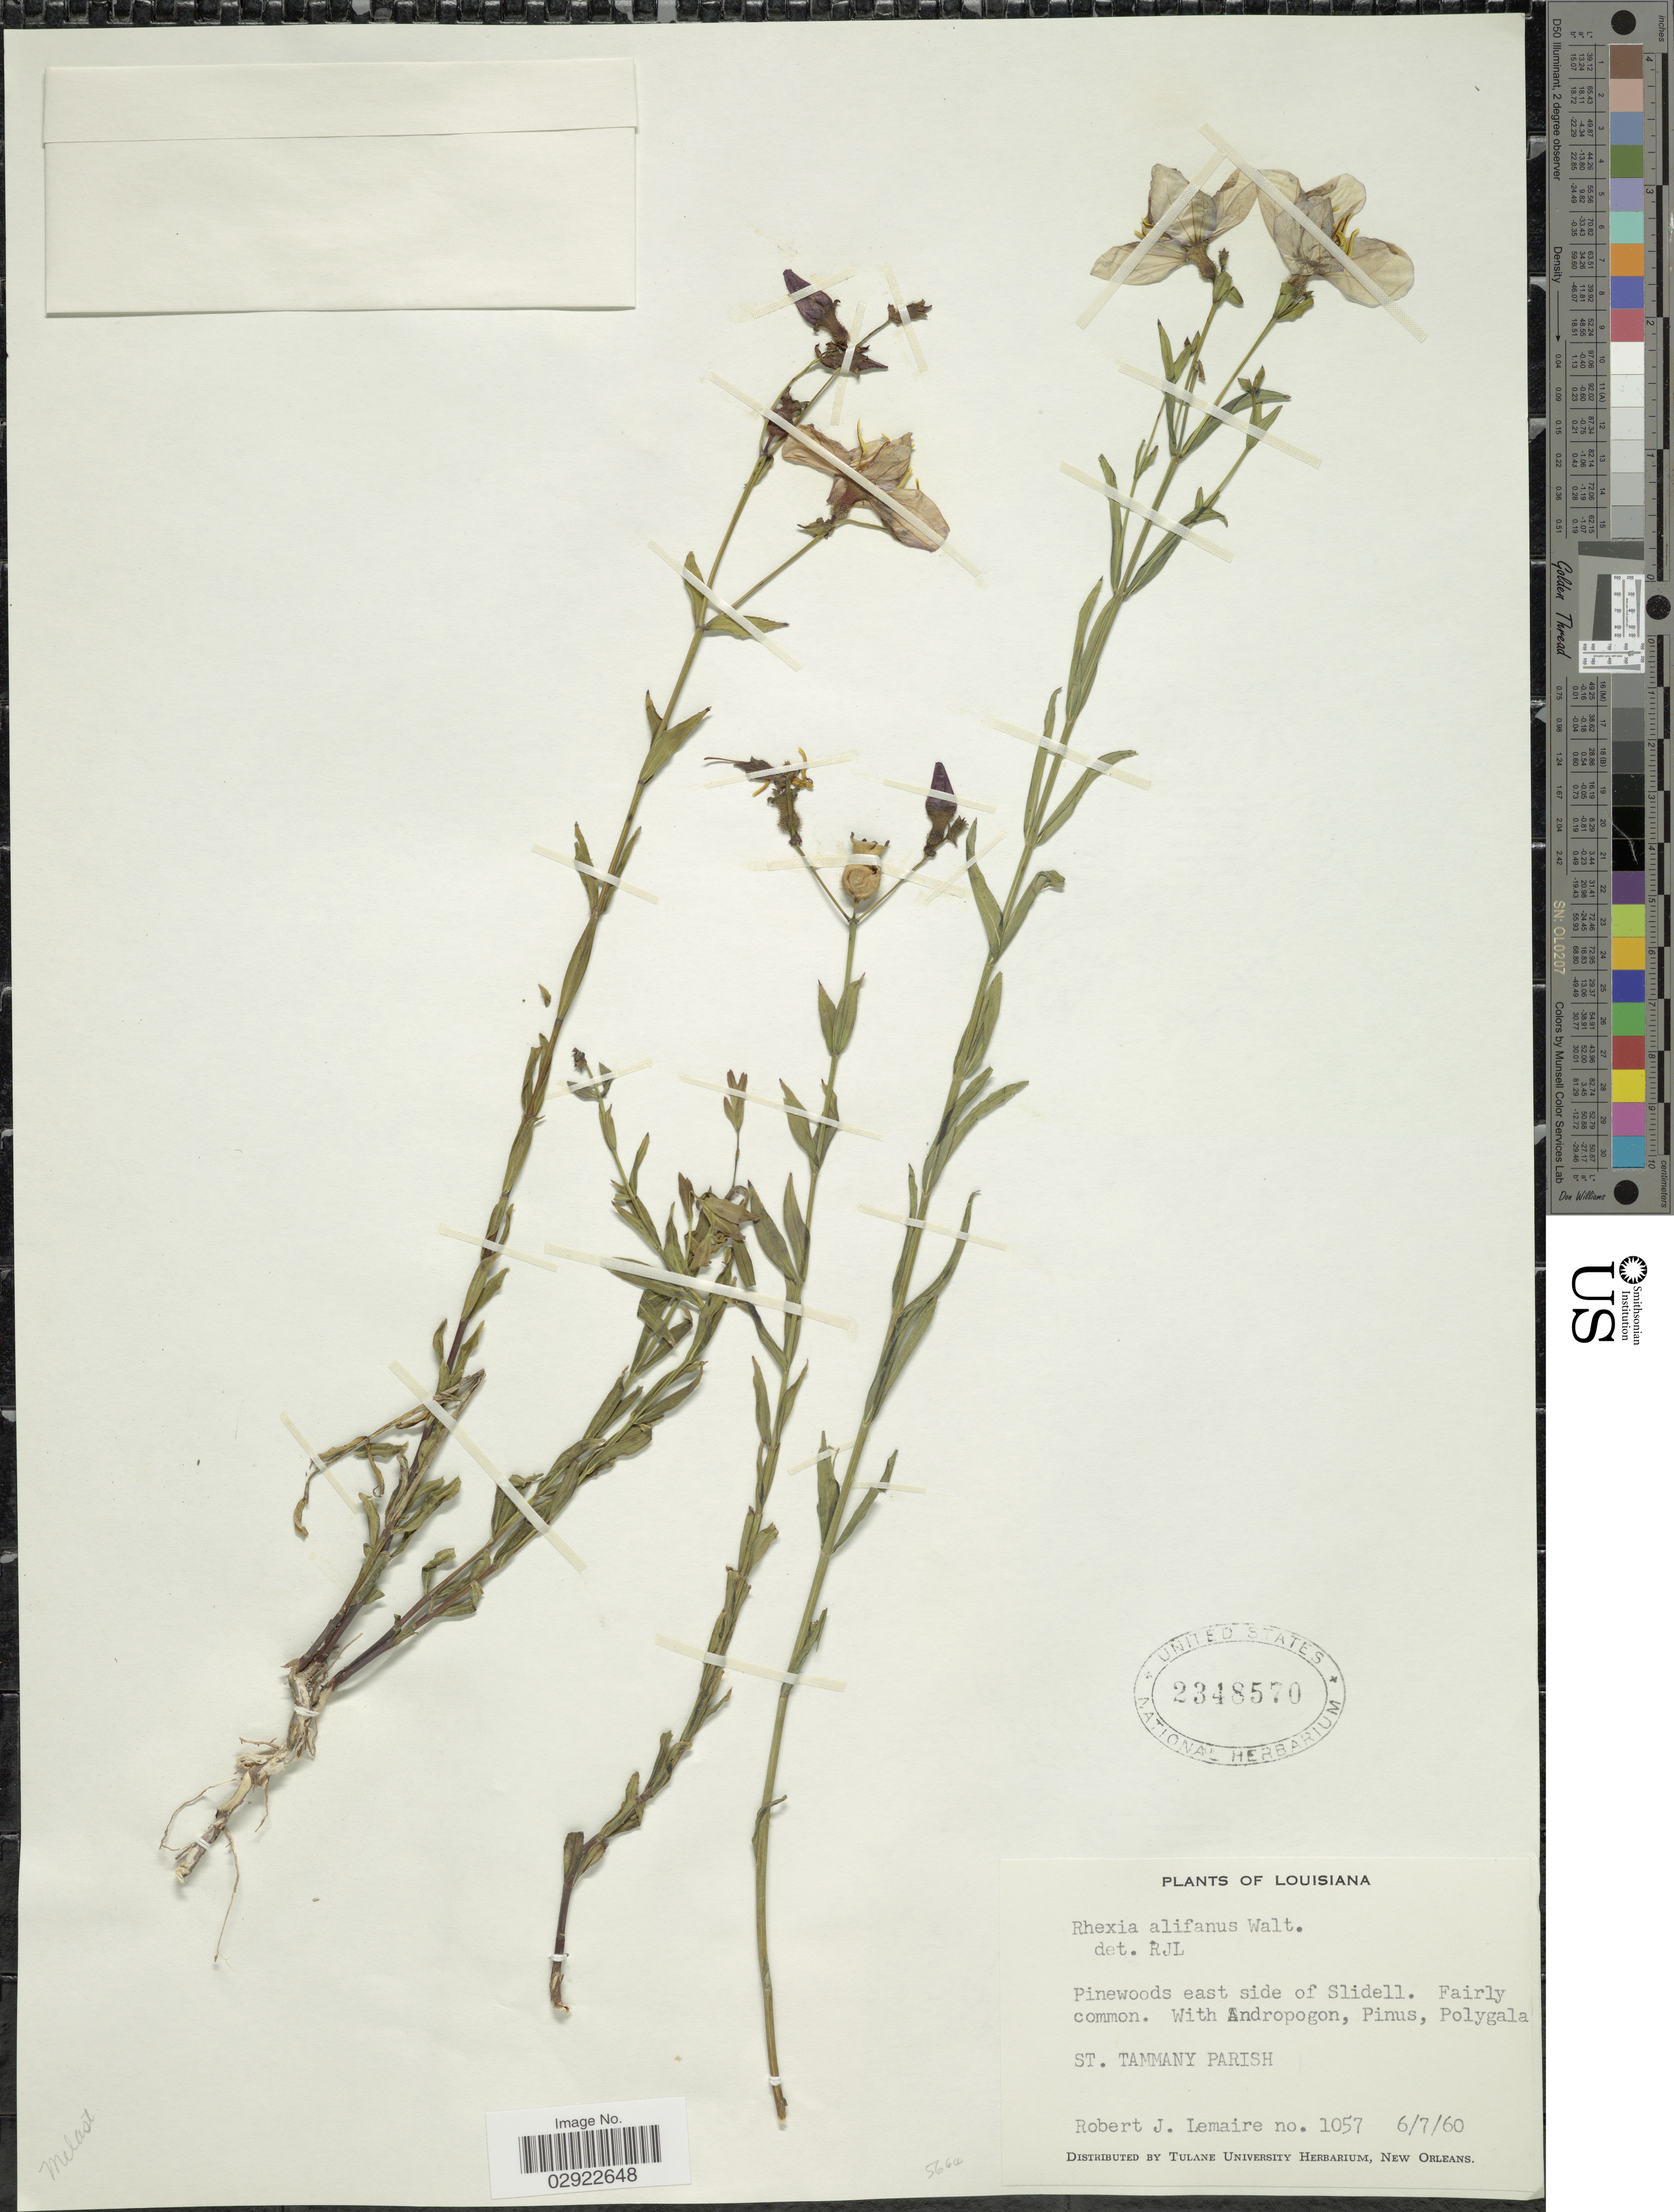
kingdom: Plantae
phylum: Tracheophyta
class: Magnoliopsida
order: Myrtales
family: Melastomataceae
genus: Rhexia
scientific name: Rhexia alifanus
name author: Walter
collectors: R. J. Lemaire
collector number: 1057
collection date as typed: Transcribed d/m/y: 7/6/60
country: United States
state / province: Louisiana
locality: Pinewoods east side of Slidell. St. Tammany Parish.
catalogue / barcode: US 2348570